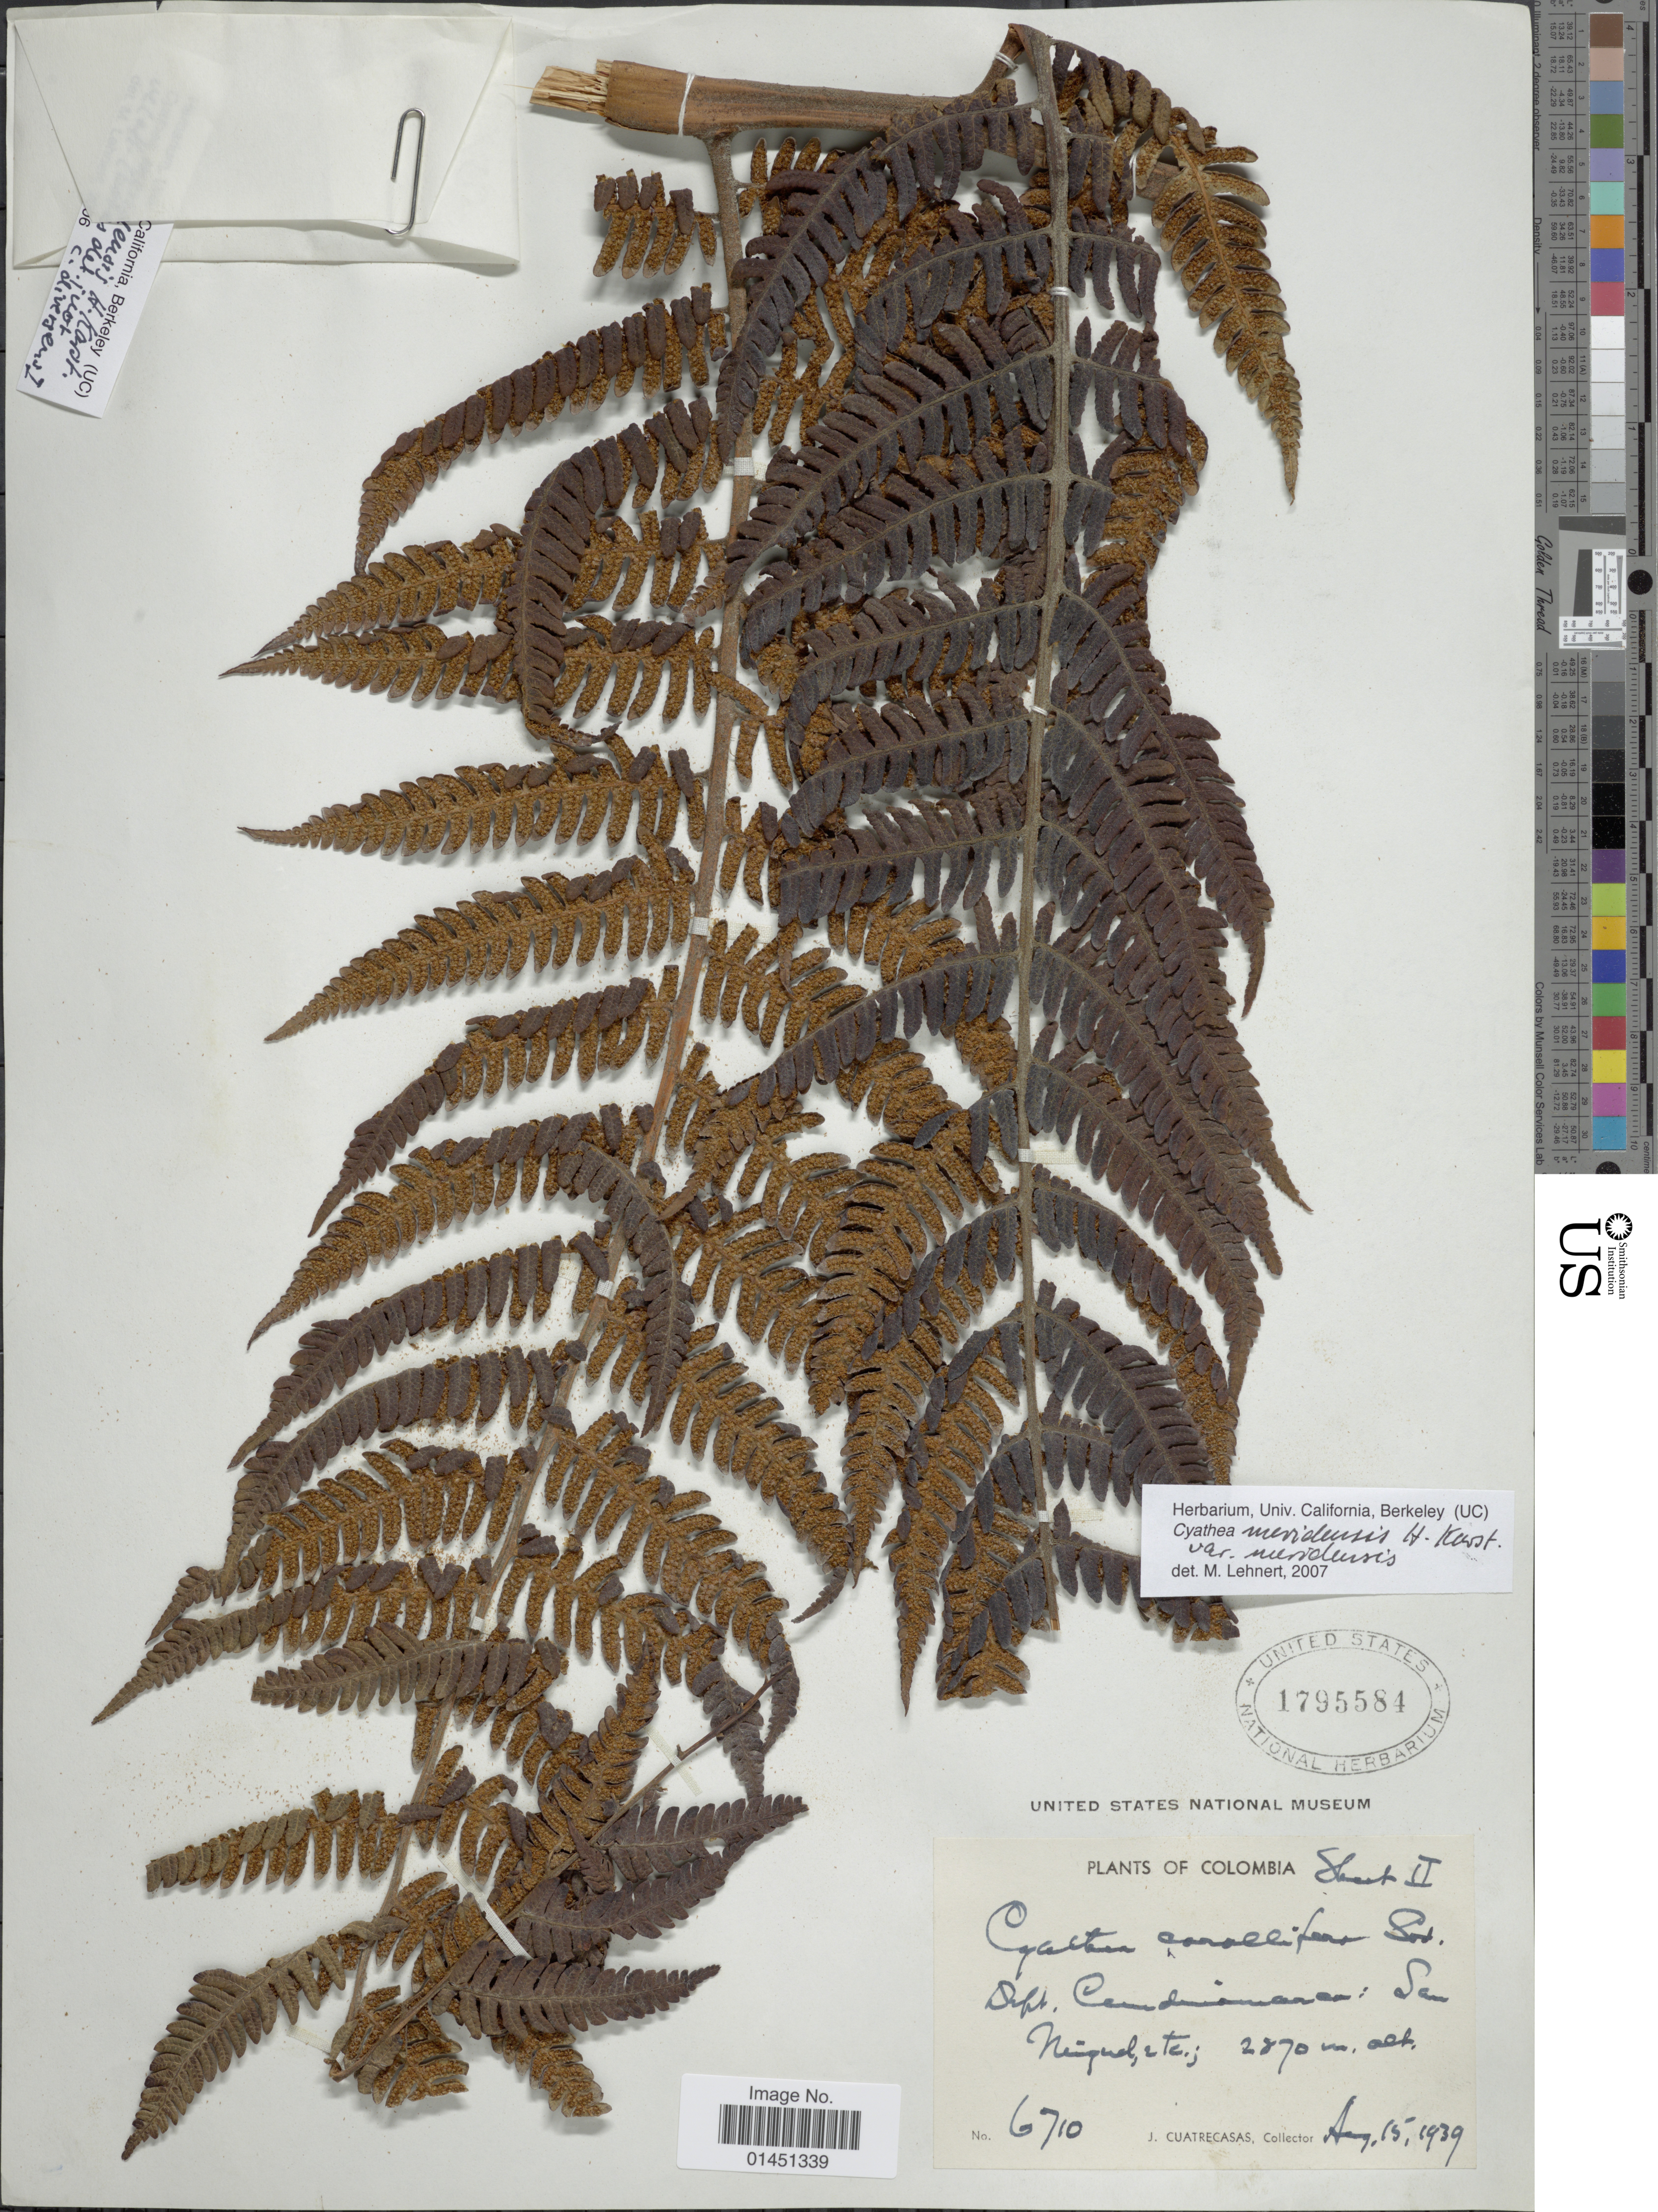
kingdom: Plantae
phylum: Tracheophyta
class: Polypodiopsida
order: Cyatheales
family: Cyatheaceae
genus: Cyathea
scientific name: Cyathea corallifera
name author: Sodiro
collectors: J. Cuatrecasas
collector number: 6710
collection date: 1939-08-15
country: Colombia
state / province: Cundinamarca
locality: San Miguel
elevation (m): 2870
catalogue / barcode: US 1795584